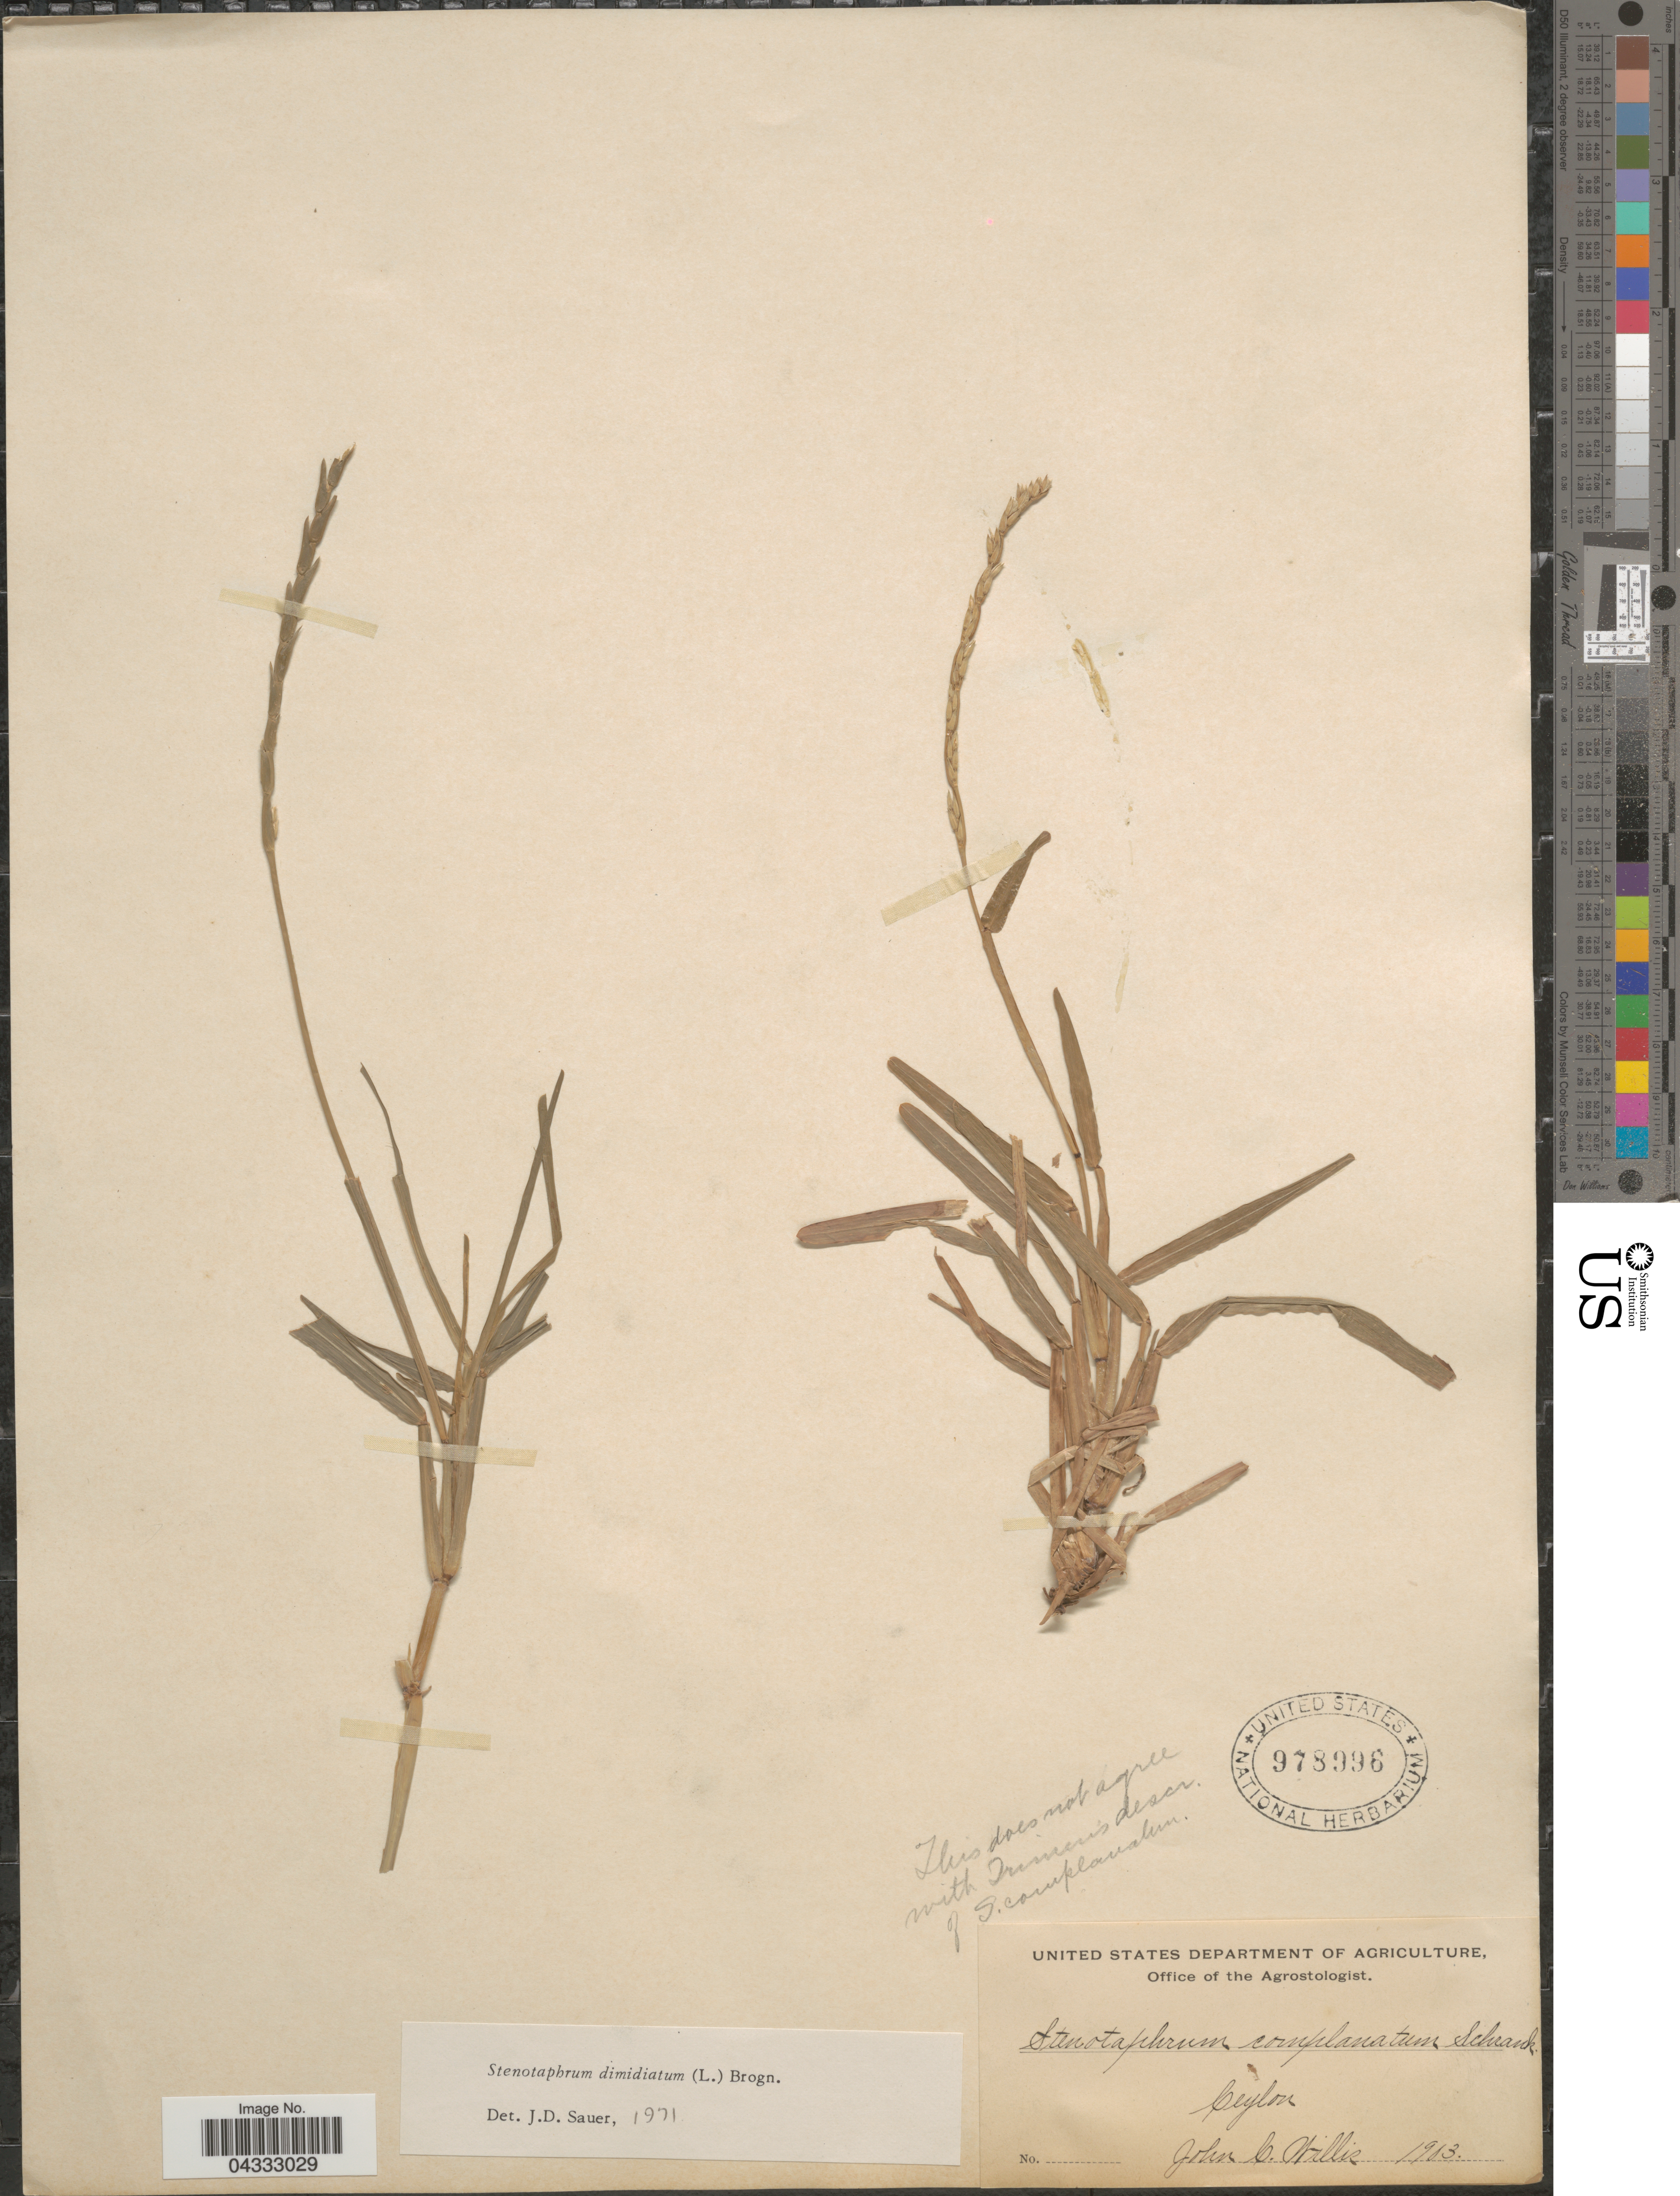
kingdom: Plantae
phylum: Tracheophyta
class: Liliopsida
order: Poales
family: Poaceae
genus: Stenotaphrum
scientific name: Stenotaphrum dimidiatum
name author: (L.) Brongn.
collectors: J. Willis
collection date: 1903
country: Sri Lanka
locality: Ceylon.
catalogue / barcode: US 978996